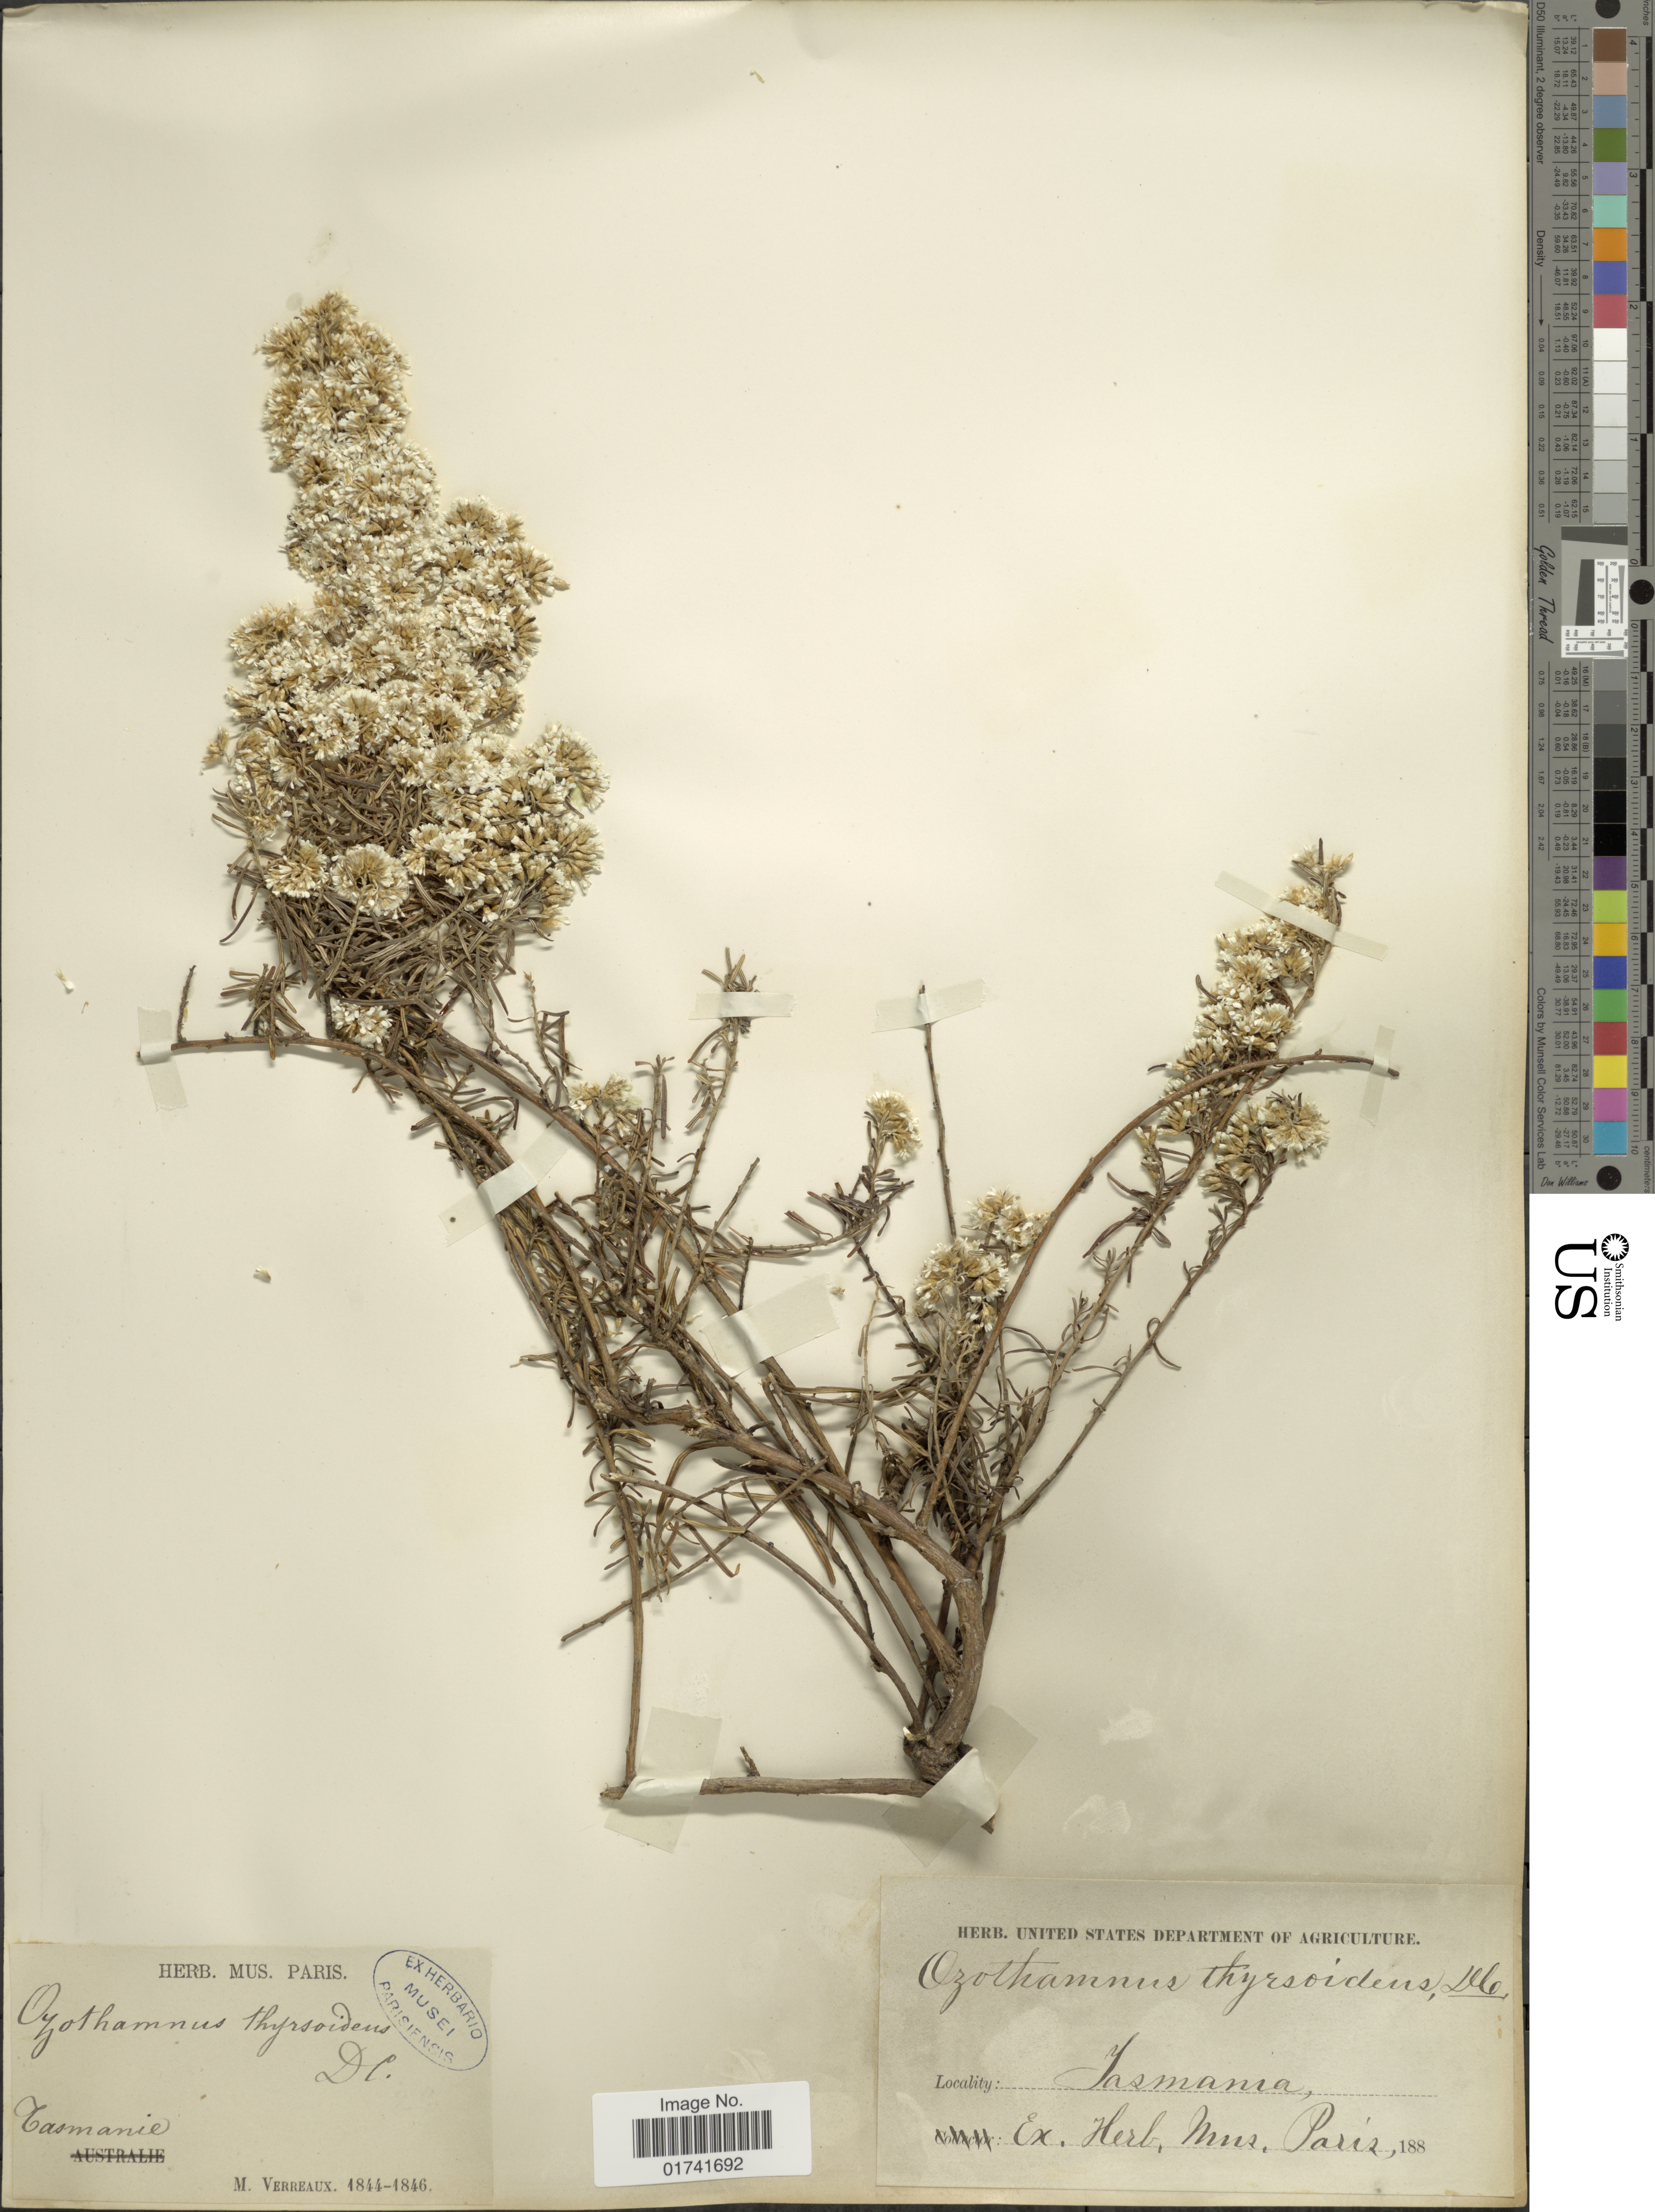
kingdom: Plantae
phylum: Tracheophyta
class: Magnoliopsida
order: Asterales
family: Asteraceae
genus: Ozothamnus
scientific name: Ozothamnus thyrsoideus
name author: DC.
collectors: M. Verreaux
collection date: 1844/1846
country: Australia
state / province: Tasmania